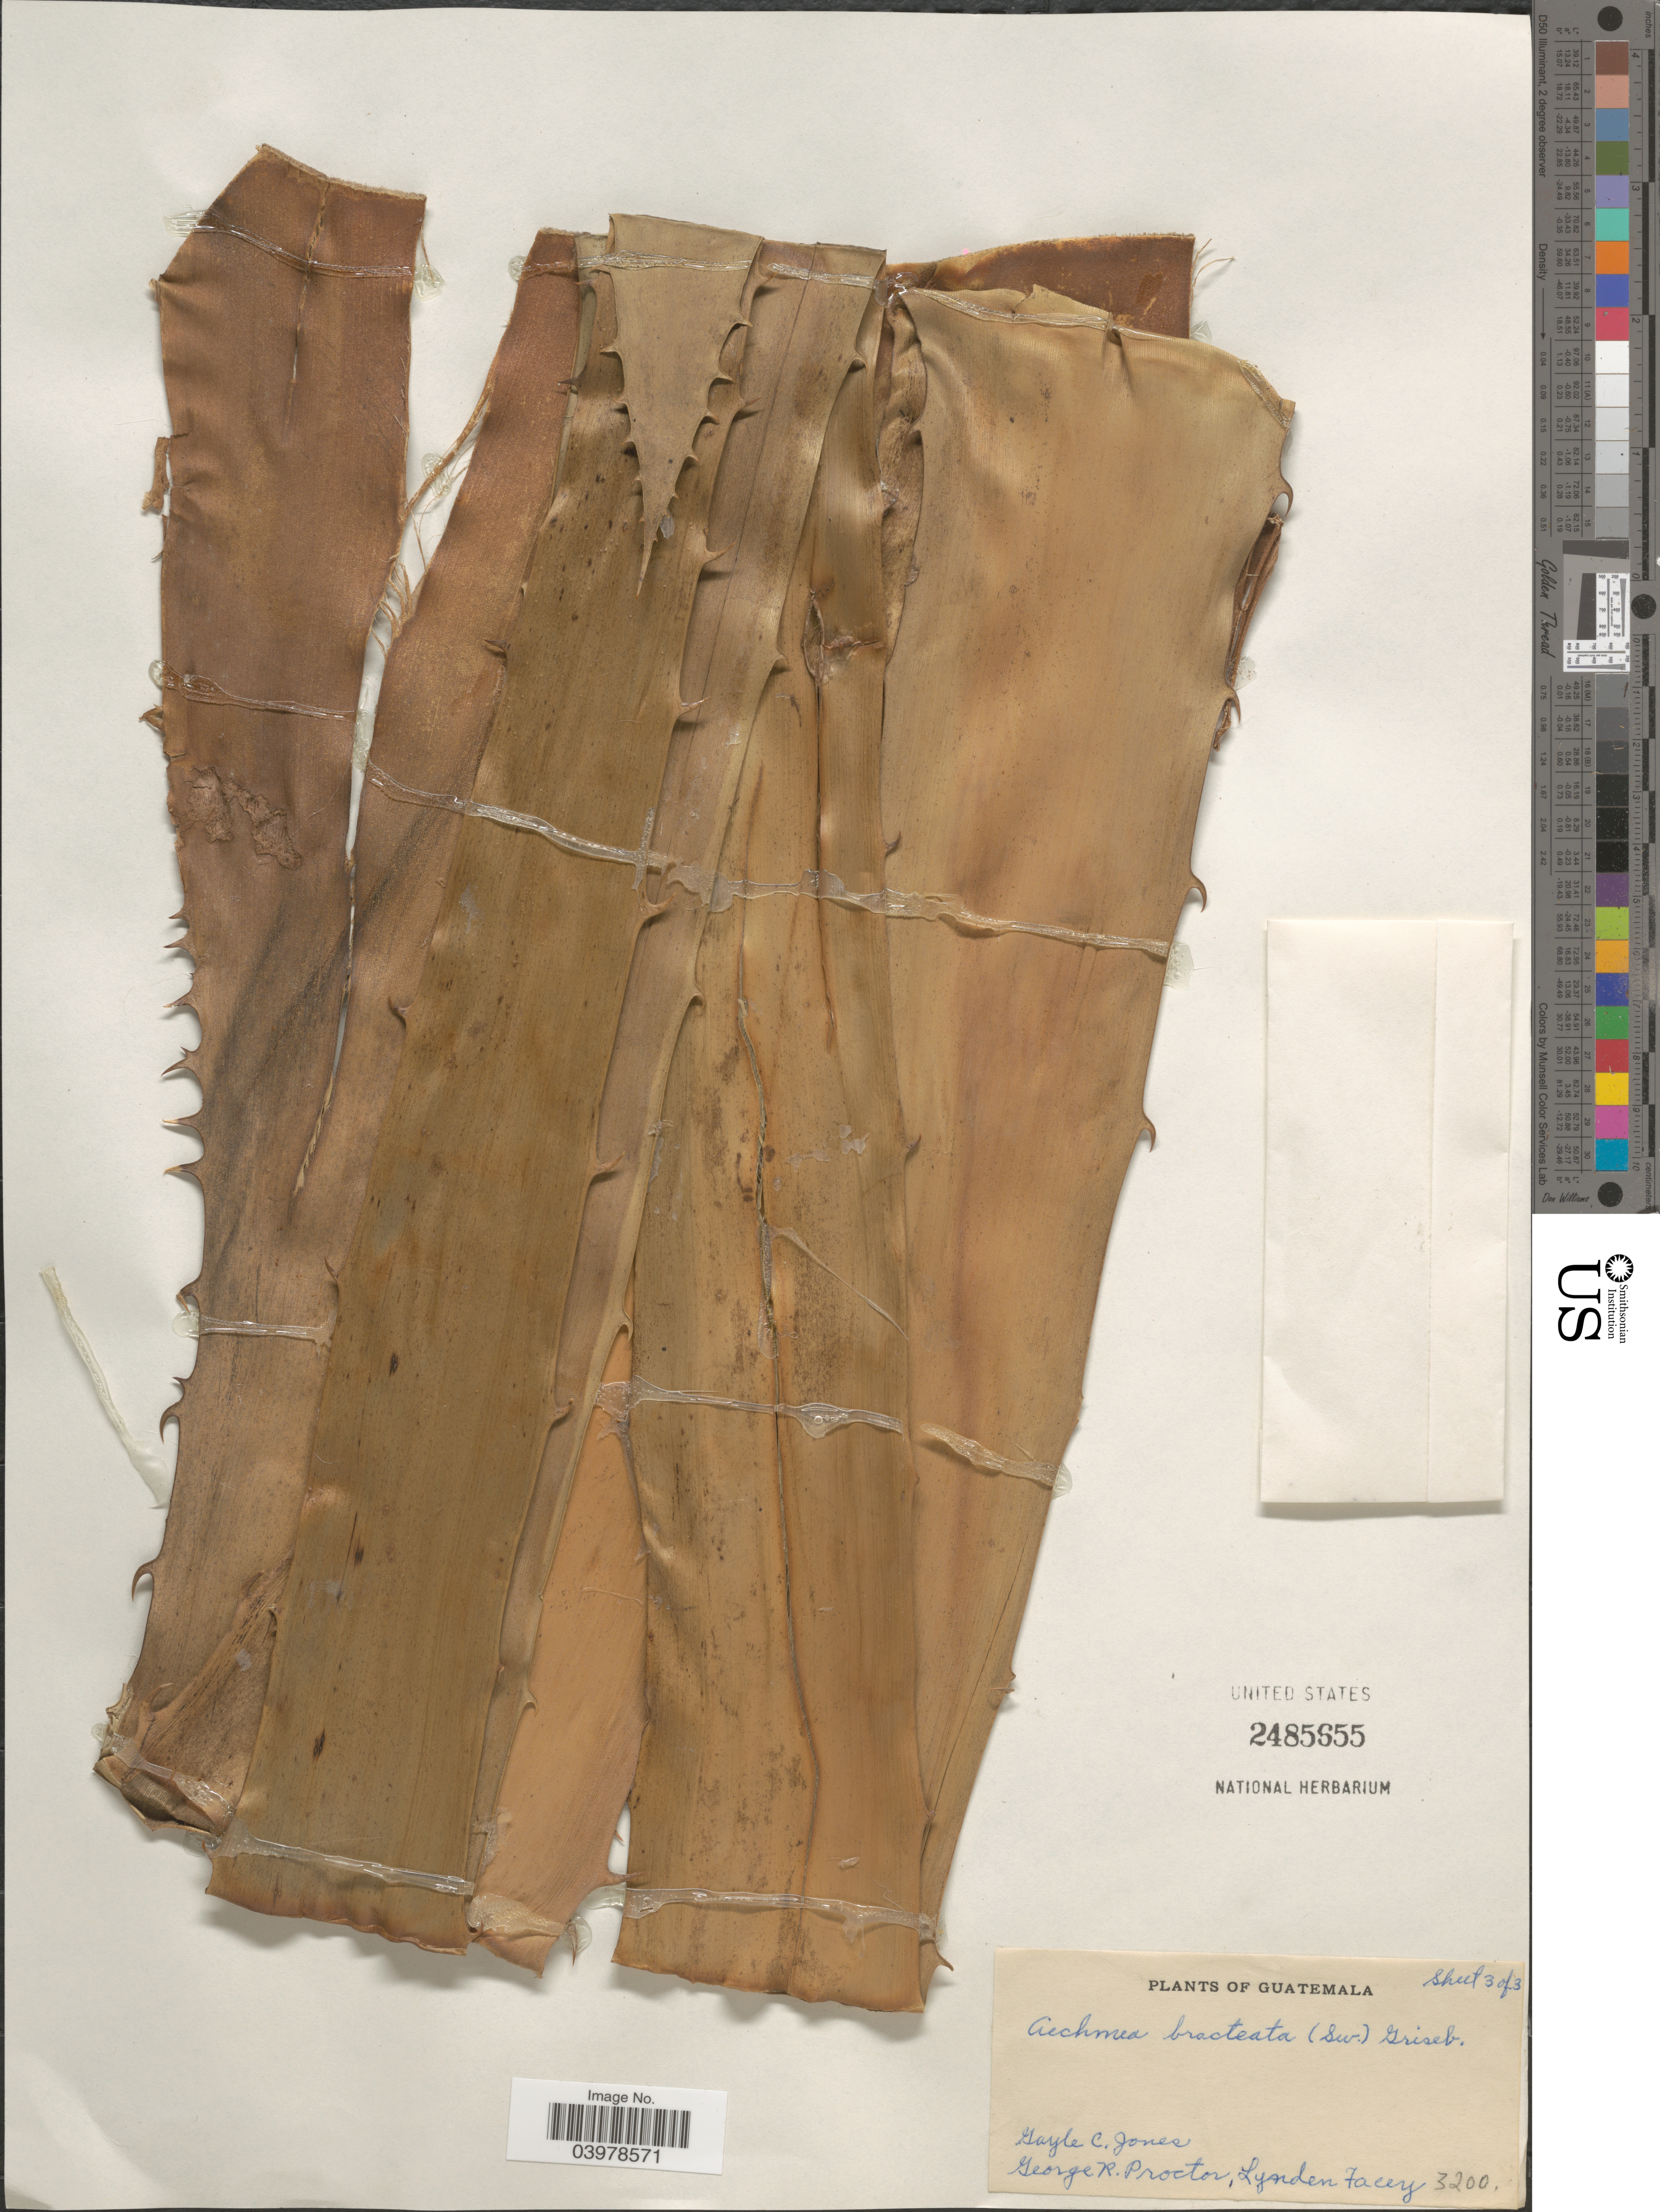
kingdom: Plantae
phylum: Tracheophyta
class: Liliopsida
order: Poales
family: Bromeliaceae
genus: Aechmea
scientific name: Aechmea bracteata var. bracteata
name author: (Sw.) Griseb.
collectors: G. C. Jones, G. R. Proctor & L. Facey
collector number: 3200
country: Guatemala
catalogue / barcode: US 2485655